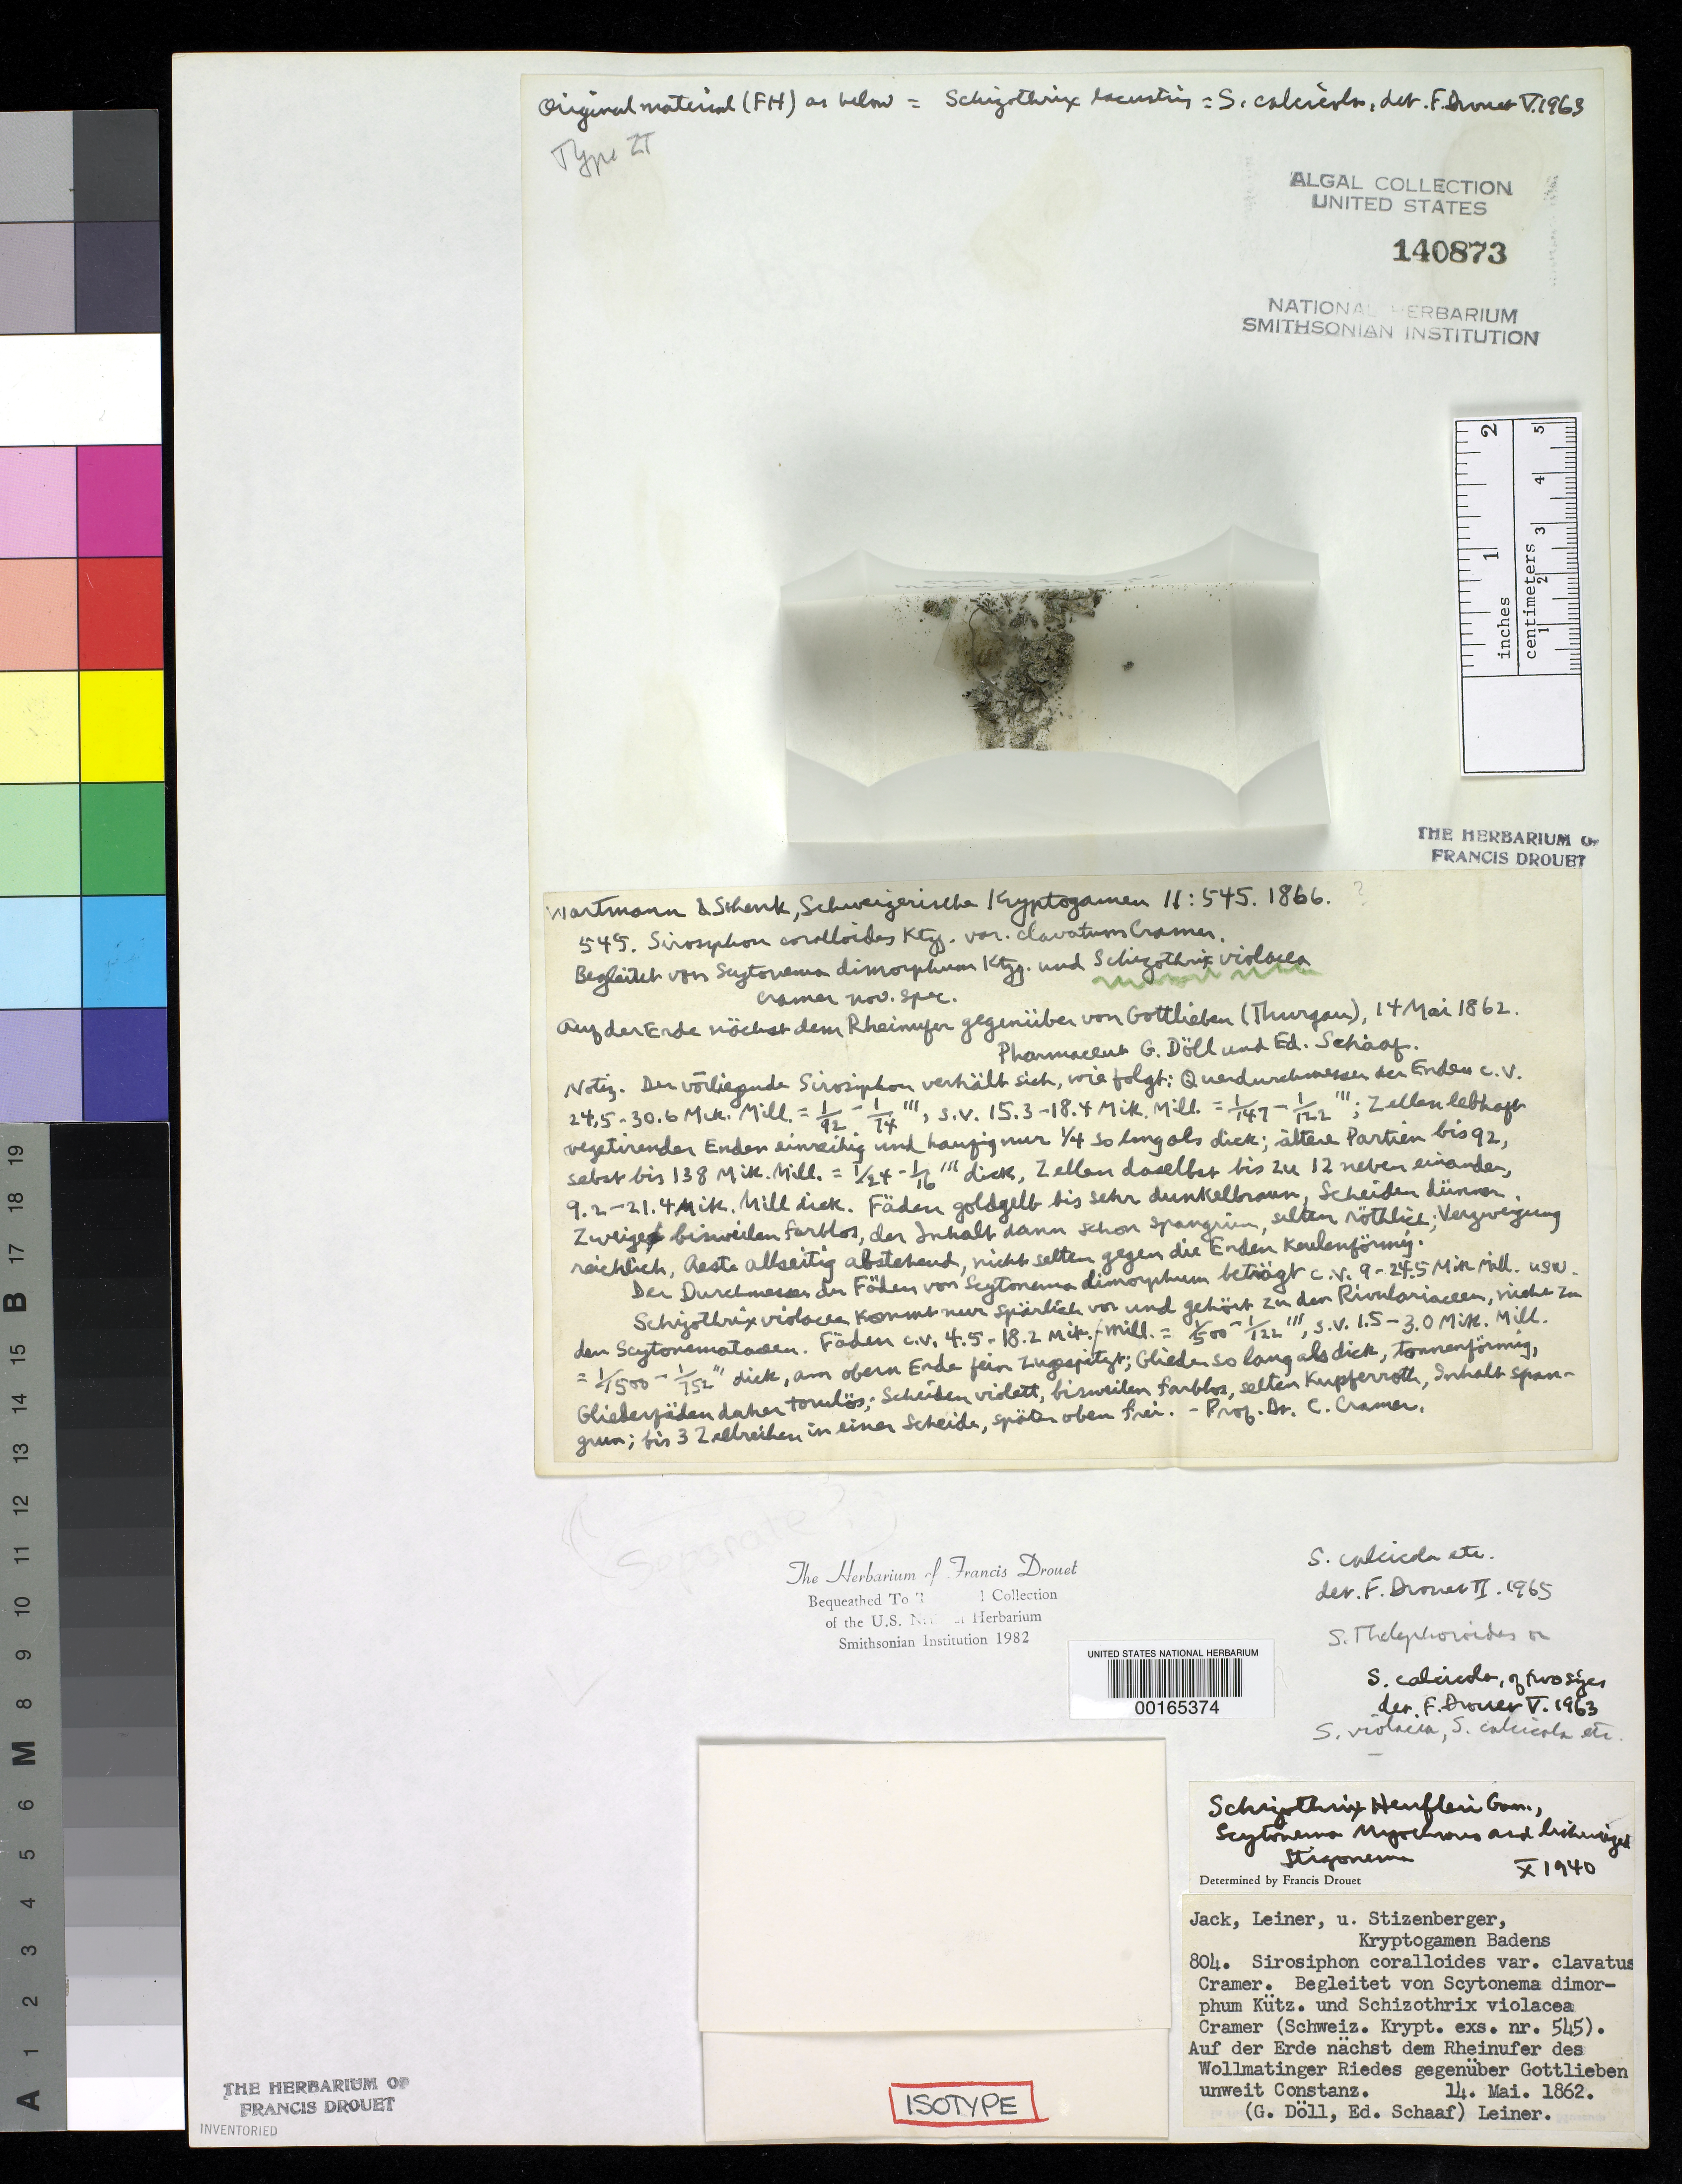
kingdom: Bacteria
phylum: Cyanobacteria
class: Cyanobacteriia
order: Cyanobacteriales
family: Stigonemataceae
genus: Sirosiphon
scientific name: Sirosiphon coralloides var. clavatus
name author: C. Cramer in Wartm. &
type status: Isotype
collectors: G. Doell & E. Schaaf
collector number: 545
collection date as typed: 14 May 1862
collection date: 1862-05-14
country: Germany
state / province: Baden-Wurttemberg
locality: Rhine River, Konstanz area, opposite Gottlieben, Switzerland.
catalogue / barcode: US 140873